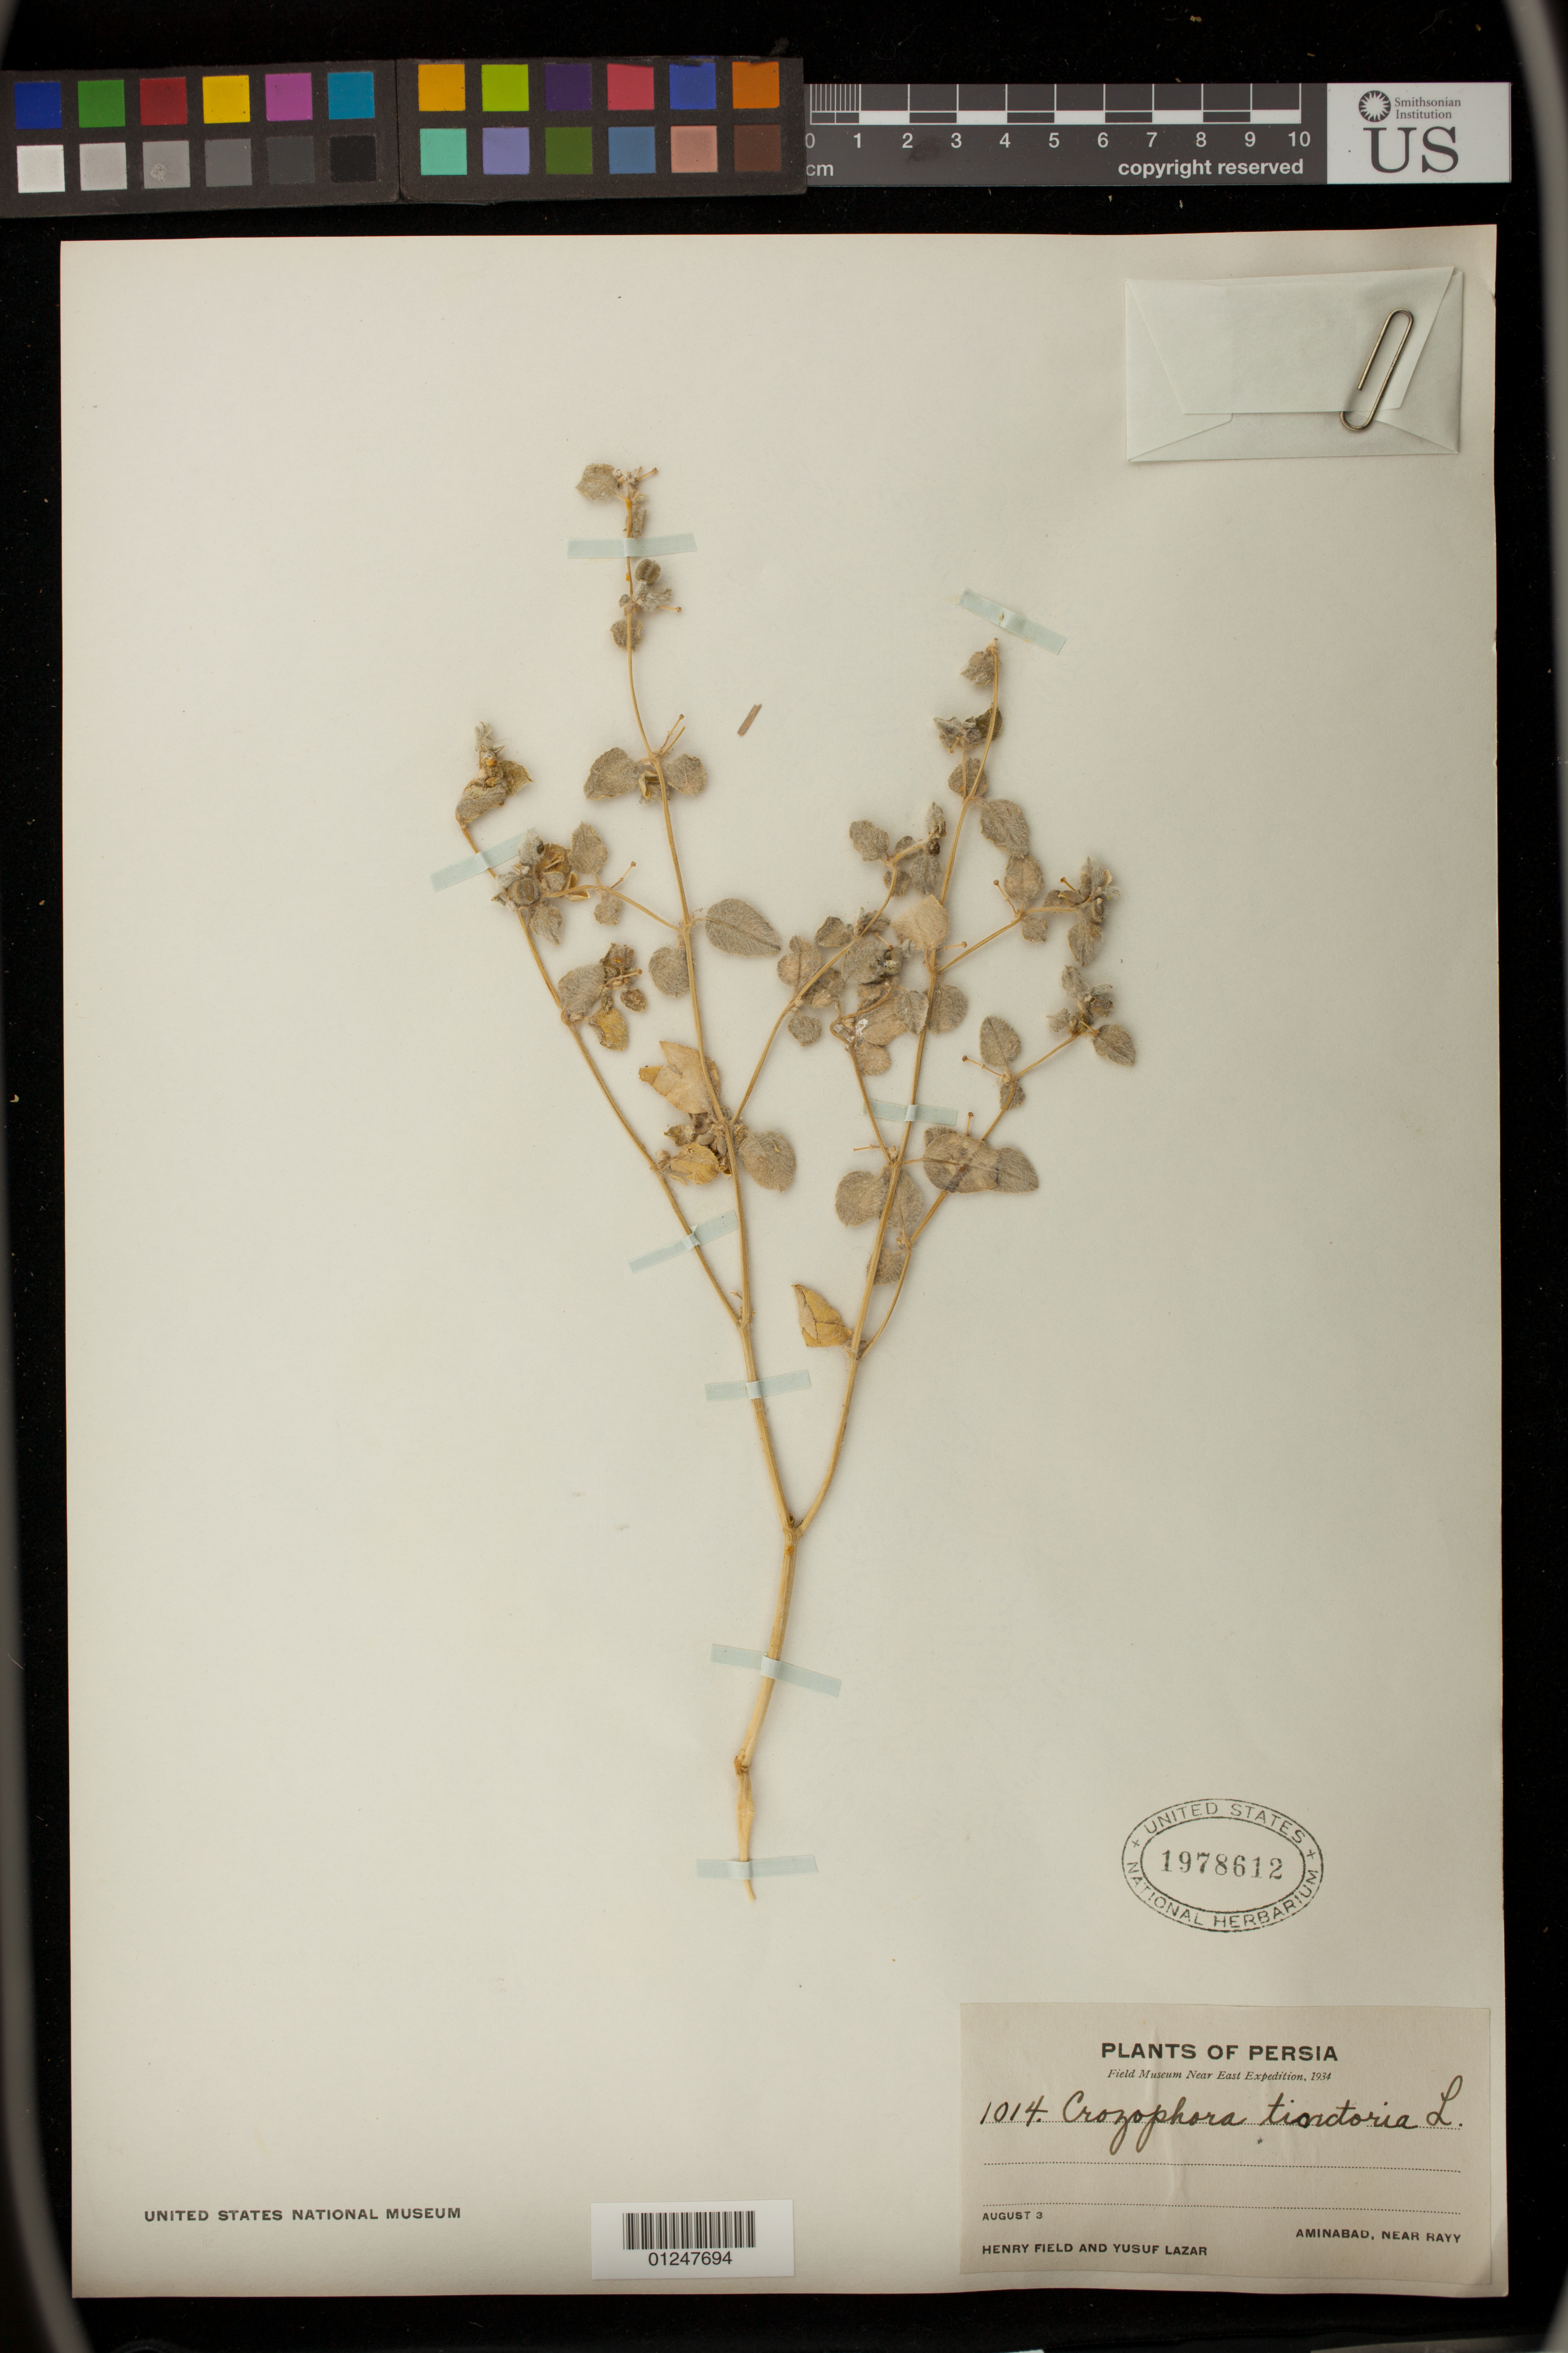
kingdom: Plantae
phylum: Tracheophyta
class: Magnoliopsida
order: Malpighiales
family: Euphorbiaceae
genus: Chrozophora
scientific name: Chrozophora tinctoria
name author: (L.) A. Juss.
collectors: H. Field & Y. Lazar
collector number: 1014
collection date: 1934-08-03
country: Iran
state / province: Tehran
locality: Aminabad, near Rayy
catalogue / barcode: US 1978612